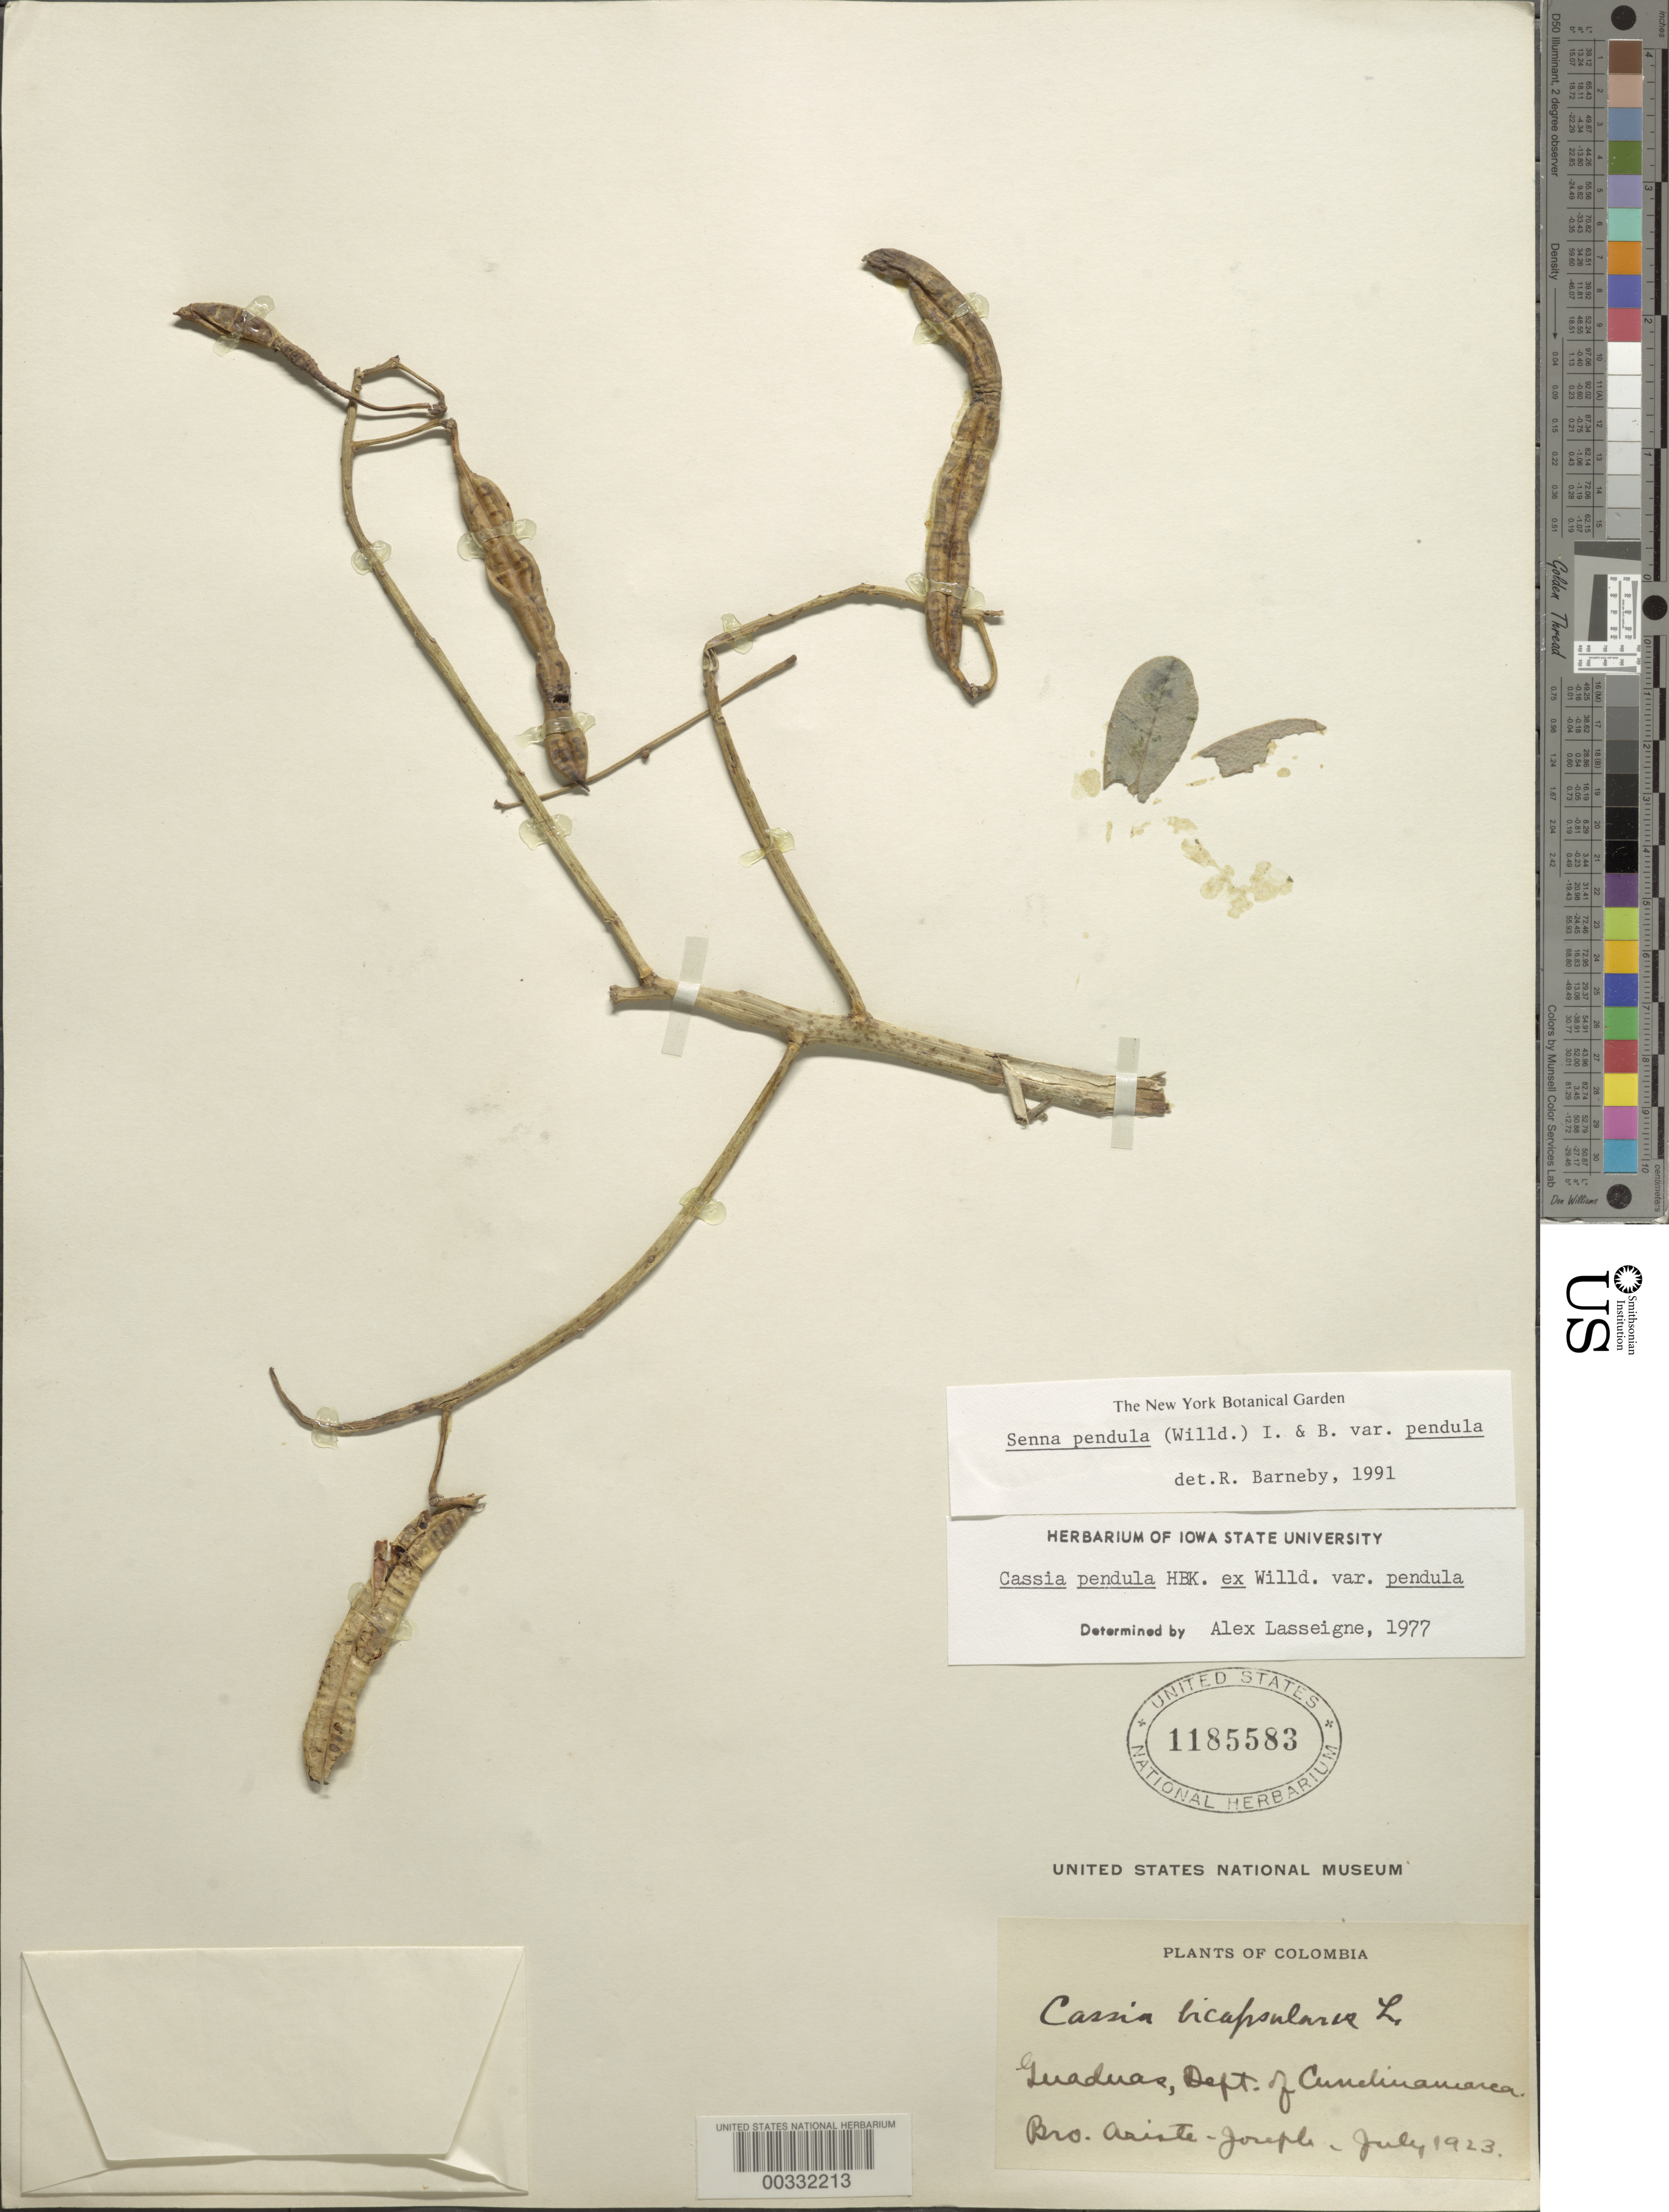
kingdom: Plantae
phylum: Tracheophyta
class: Magnoliopsida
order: Fabales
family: Fabaceae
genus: Senna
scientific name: Senna pendula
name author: (Humb. & Bonpl. ex Willd.) H.S. Irwin & Barneby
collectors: Bro. Ariste-Joseph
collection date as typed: Jul 1923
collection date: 1923-07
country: Colombia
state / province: Cundinamarca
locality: Guaduas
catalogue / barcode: US 1185583